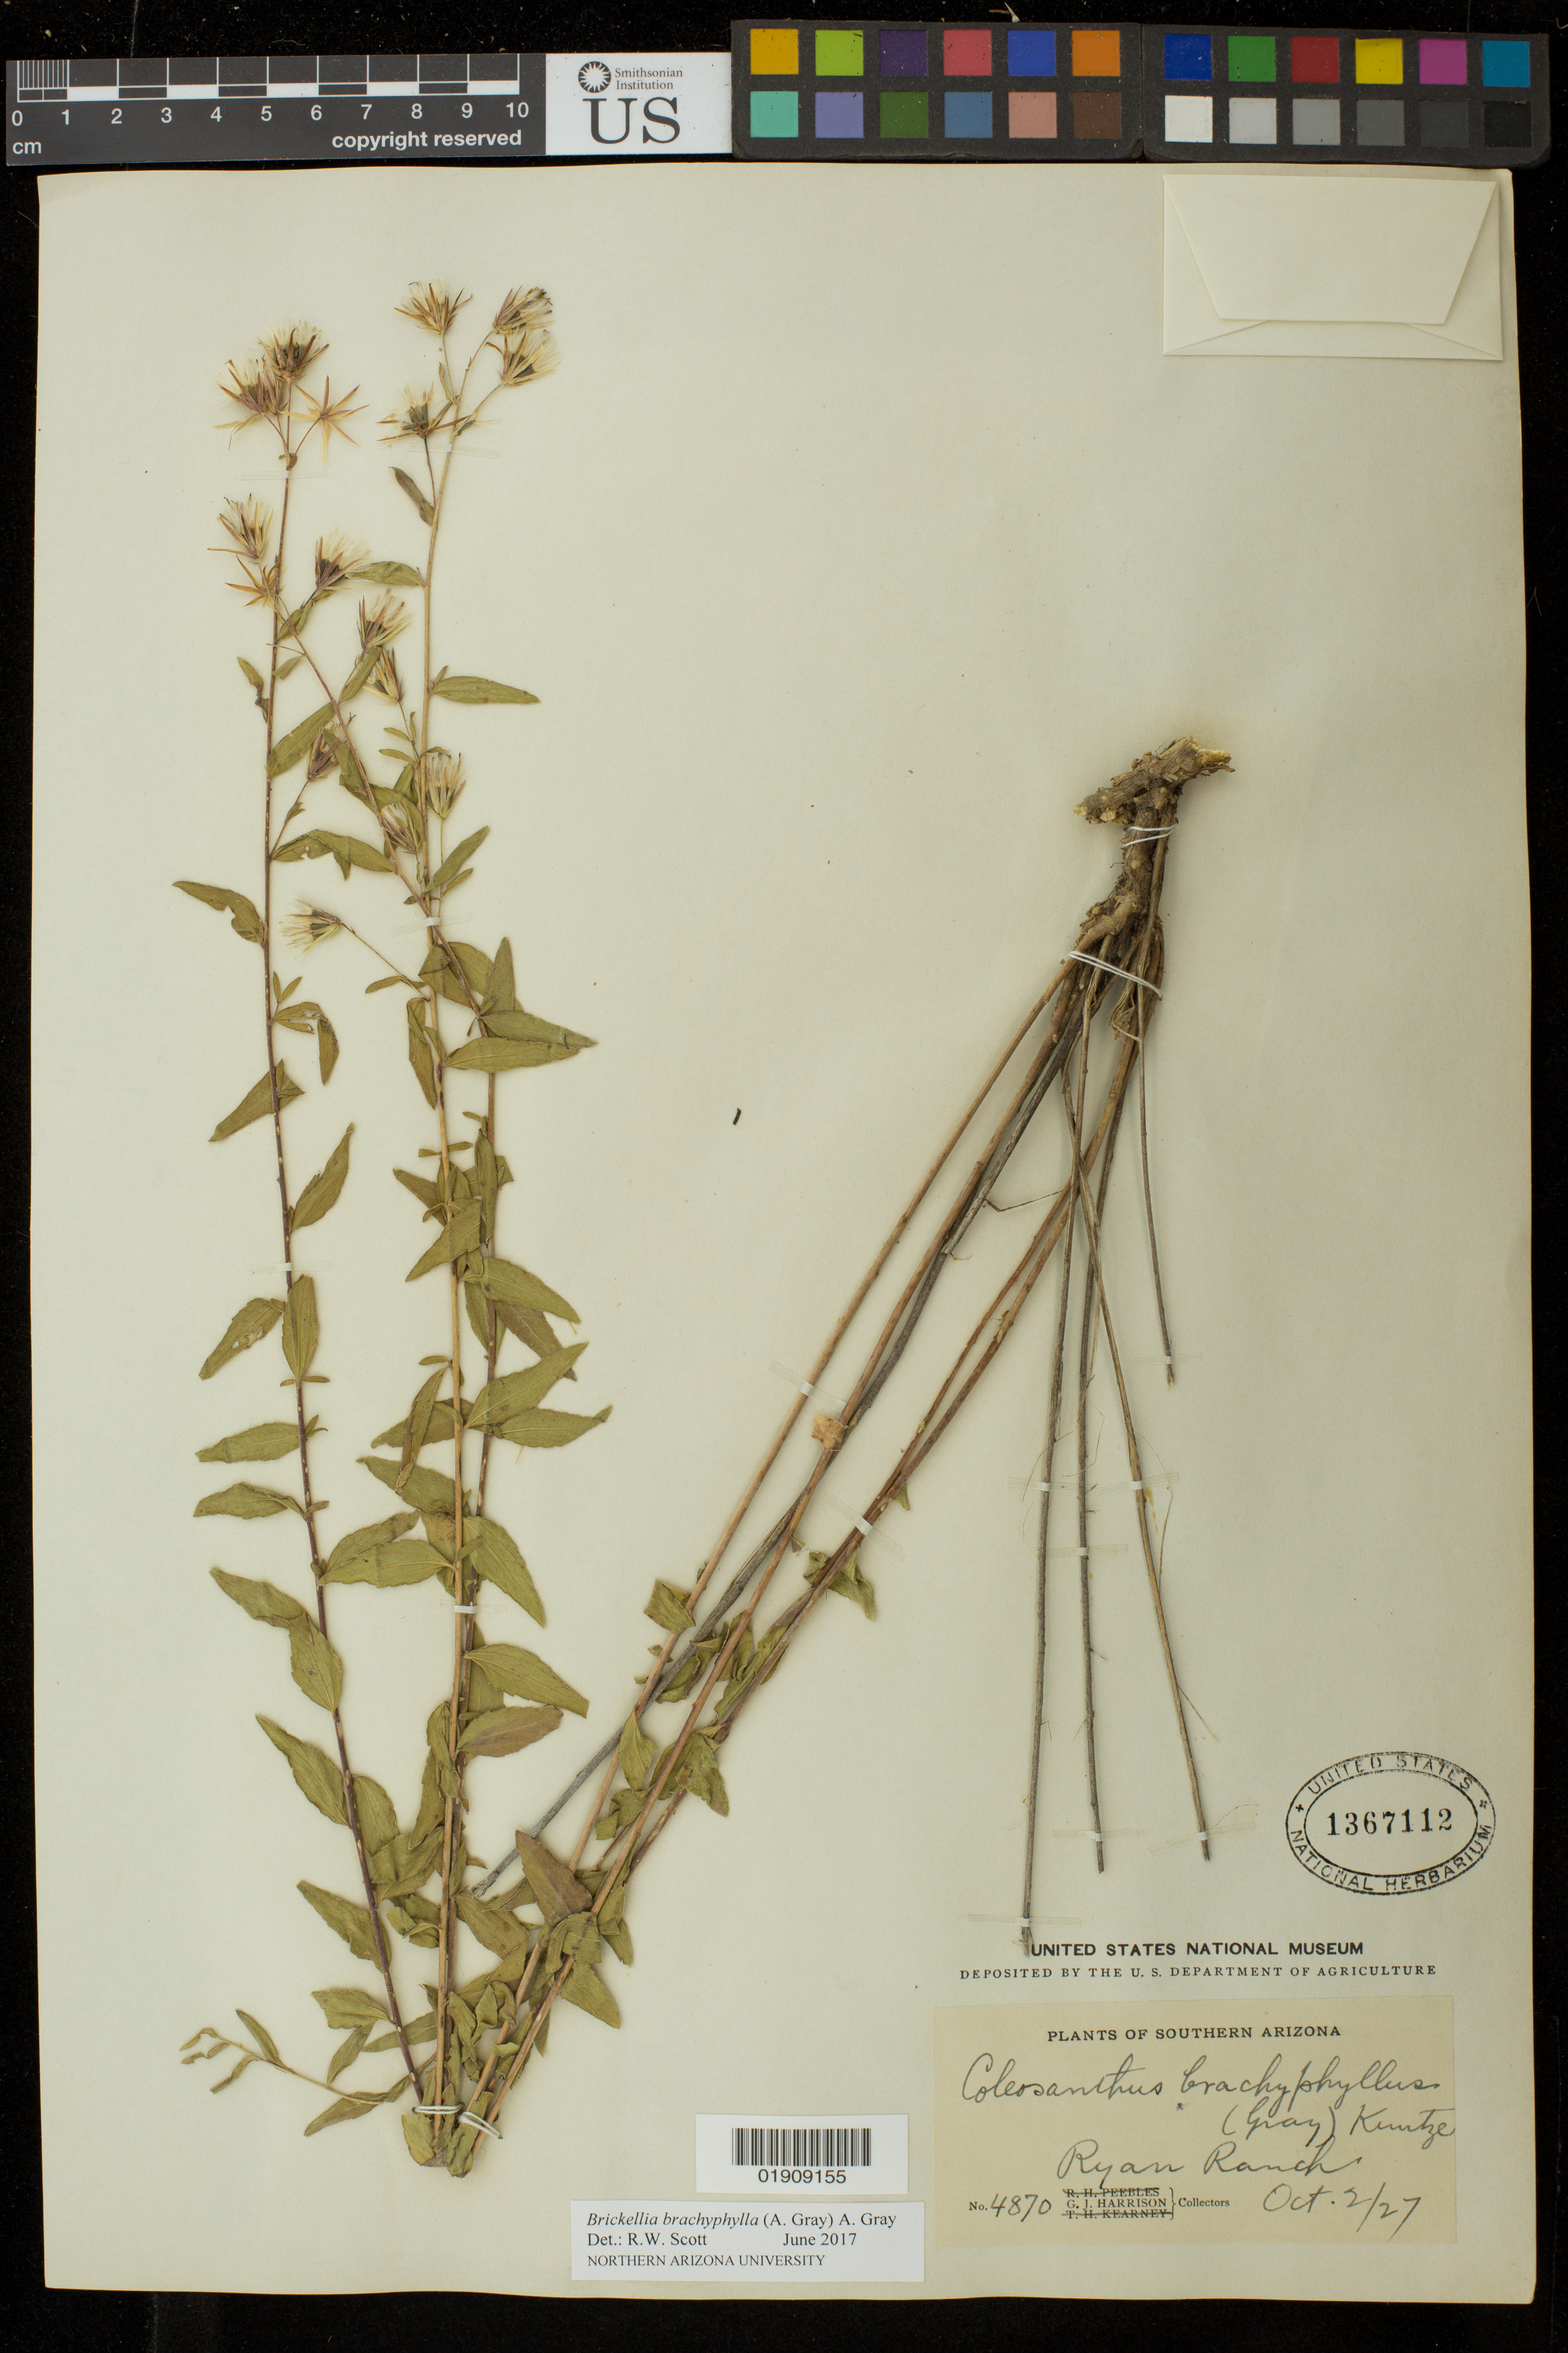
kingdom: Plantae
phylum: Tracheophyta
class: Magnoliopsida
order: Asterales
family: Asteraceae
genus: Brickellia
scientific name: Brickellia brachyphylla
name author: (A. Gray) A. Gray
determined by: Scott, Randall W., (ASC), Northern Arizona University (UNITED STATES)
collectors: G. J. Harrison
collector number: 4870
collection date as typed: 2 Oct 1927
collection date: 1927-10-02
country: United States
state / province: Arizona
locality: Ryan Ranch, Apache Res.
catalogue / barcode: US 1367112